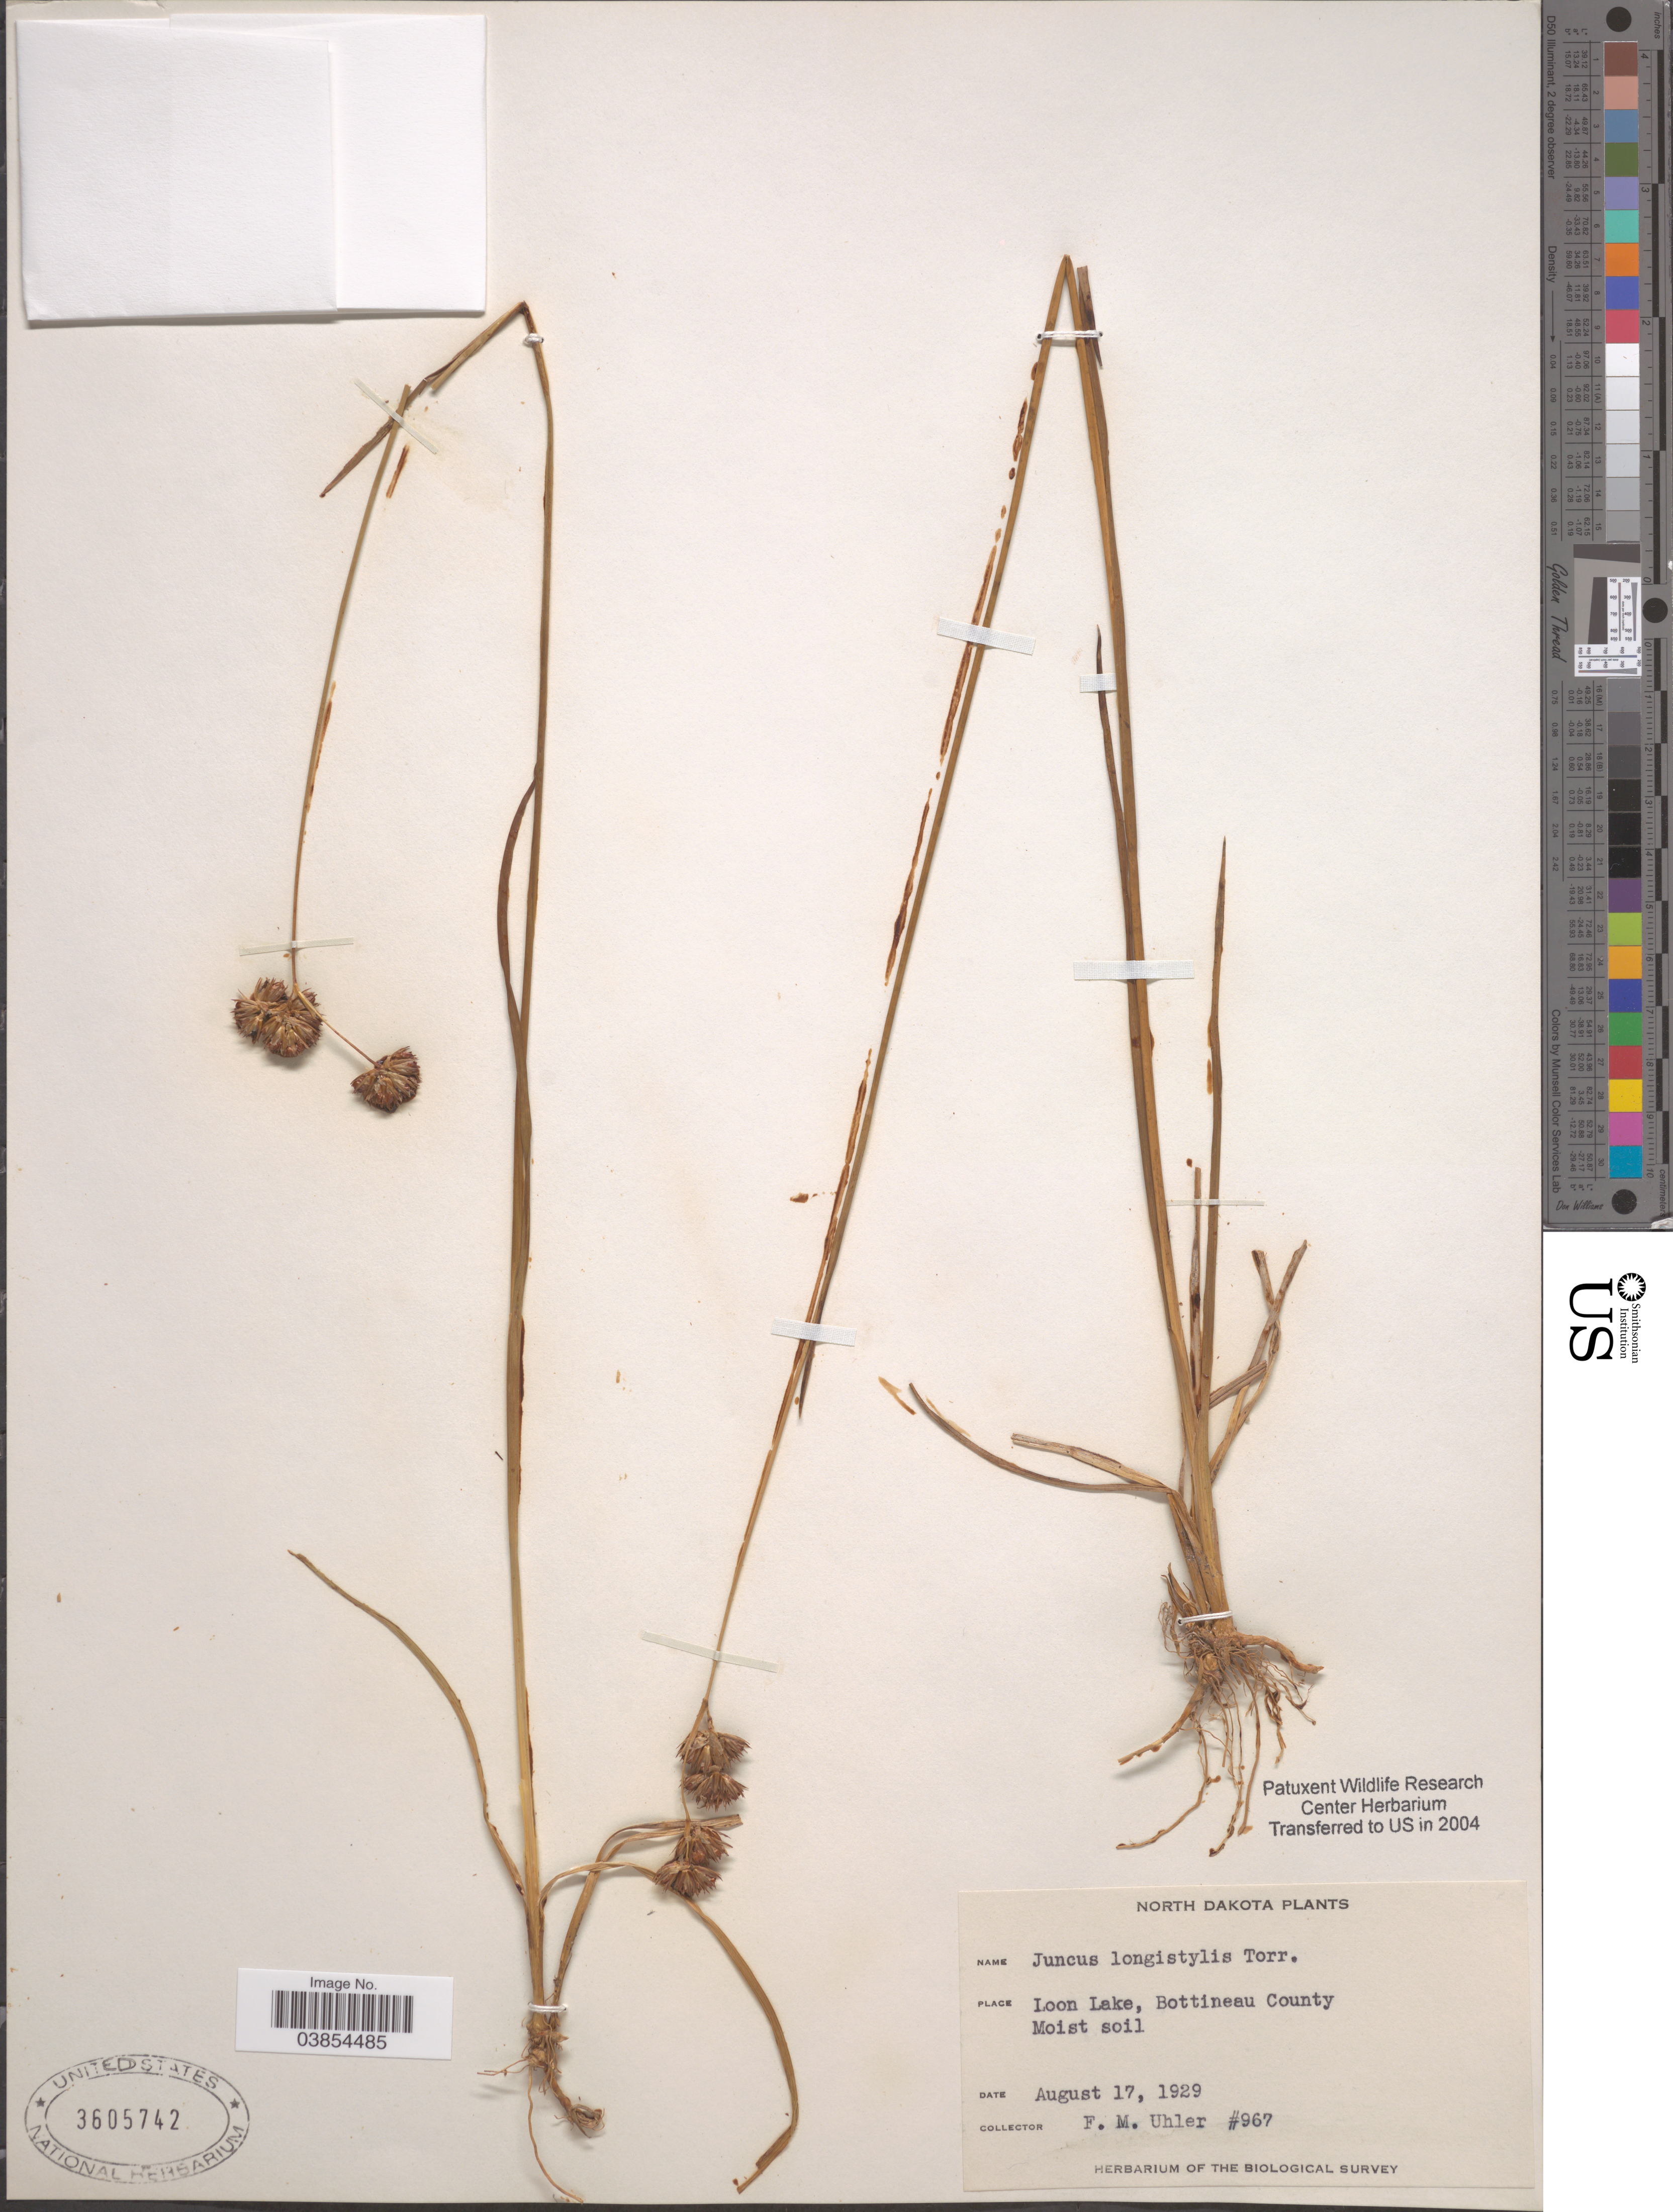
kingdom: Plantae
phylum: Tracheophyta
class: Liliopsida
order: Poales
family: Juncaceae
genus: Juncus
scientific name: Juncus longistylis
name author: Torr.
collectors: F. M. Uhler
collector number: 967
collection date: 1929-08-17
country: United States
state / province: North Dakota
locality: Loon Lake, Bottineau County.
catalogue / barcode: US 3605742